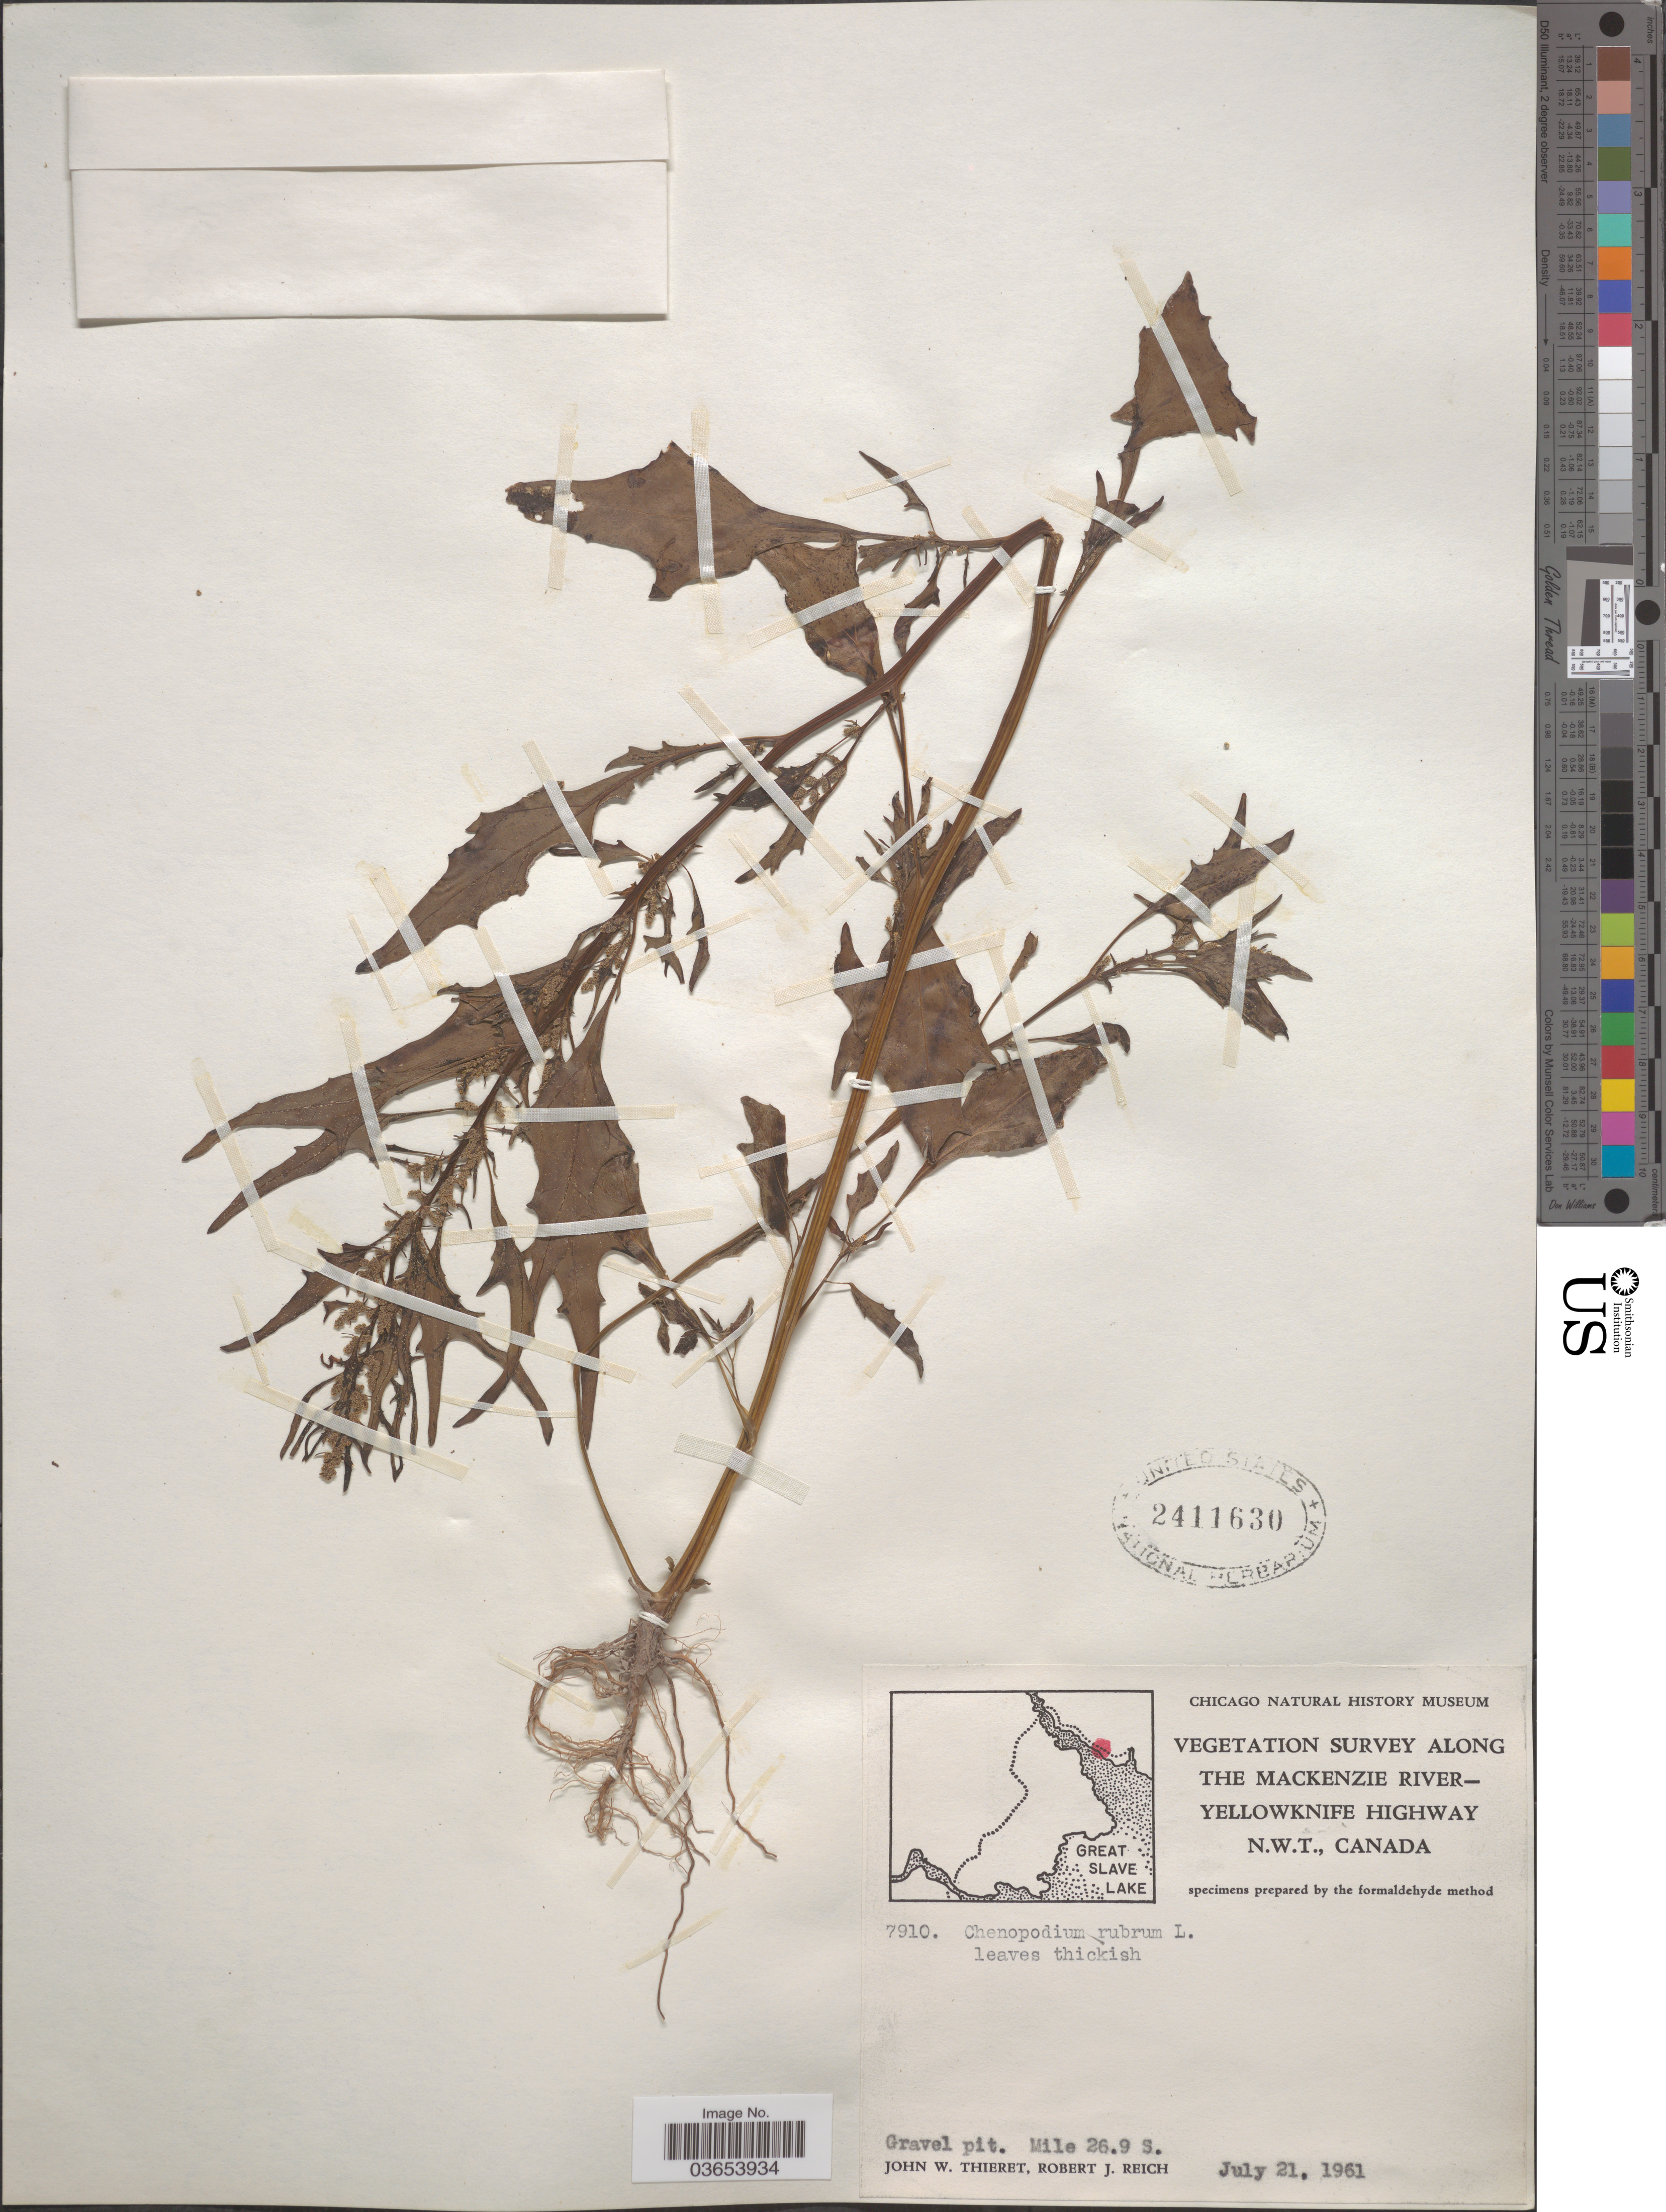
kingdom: Plantae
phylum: Tracheophyta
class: Magnoliopsida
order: Caryophyllales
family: Amaranthaceae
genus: Chenopodium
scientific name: Chenopodium rubrum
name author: L.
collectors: J. W. Thieret & R. Reich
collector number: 7910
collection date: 1961-07-21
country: Canada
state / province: Northwest Territories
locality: The Mackenzie River-Yellowknife Highway. Gravel pit. Mile 26.9 S.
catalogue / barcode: US 2411630